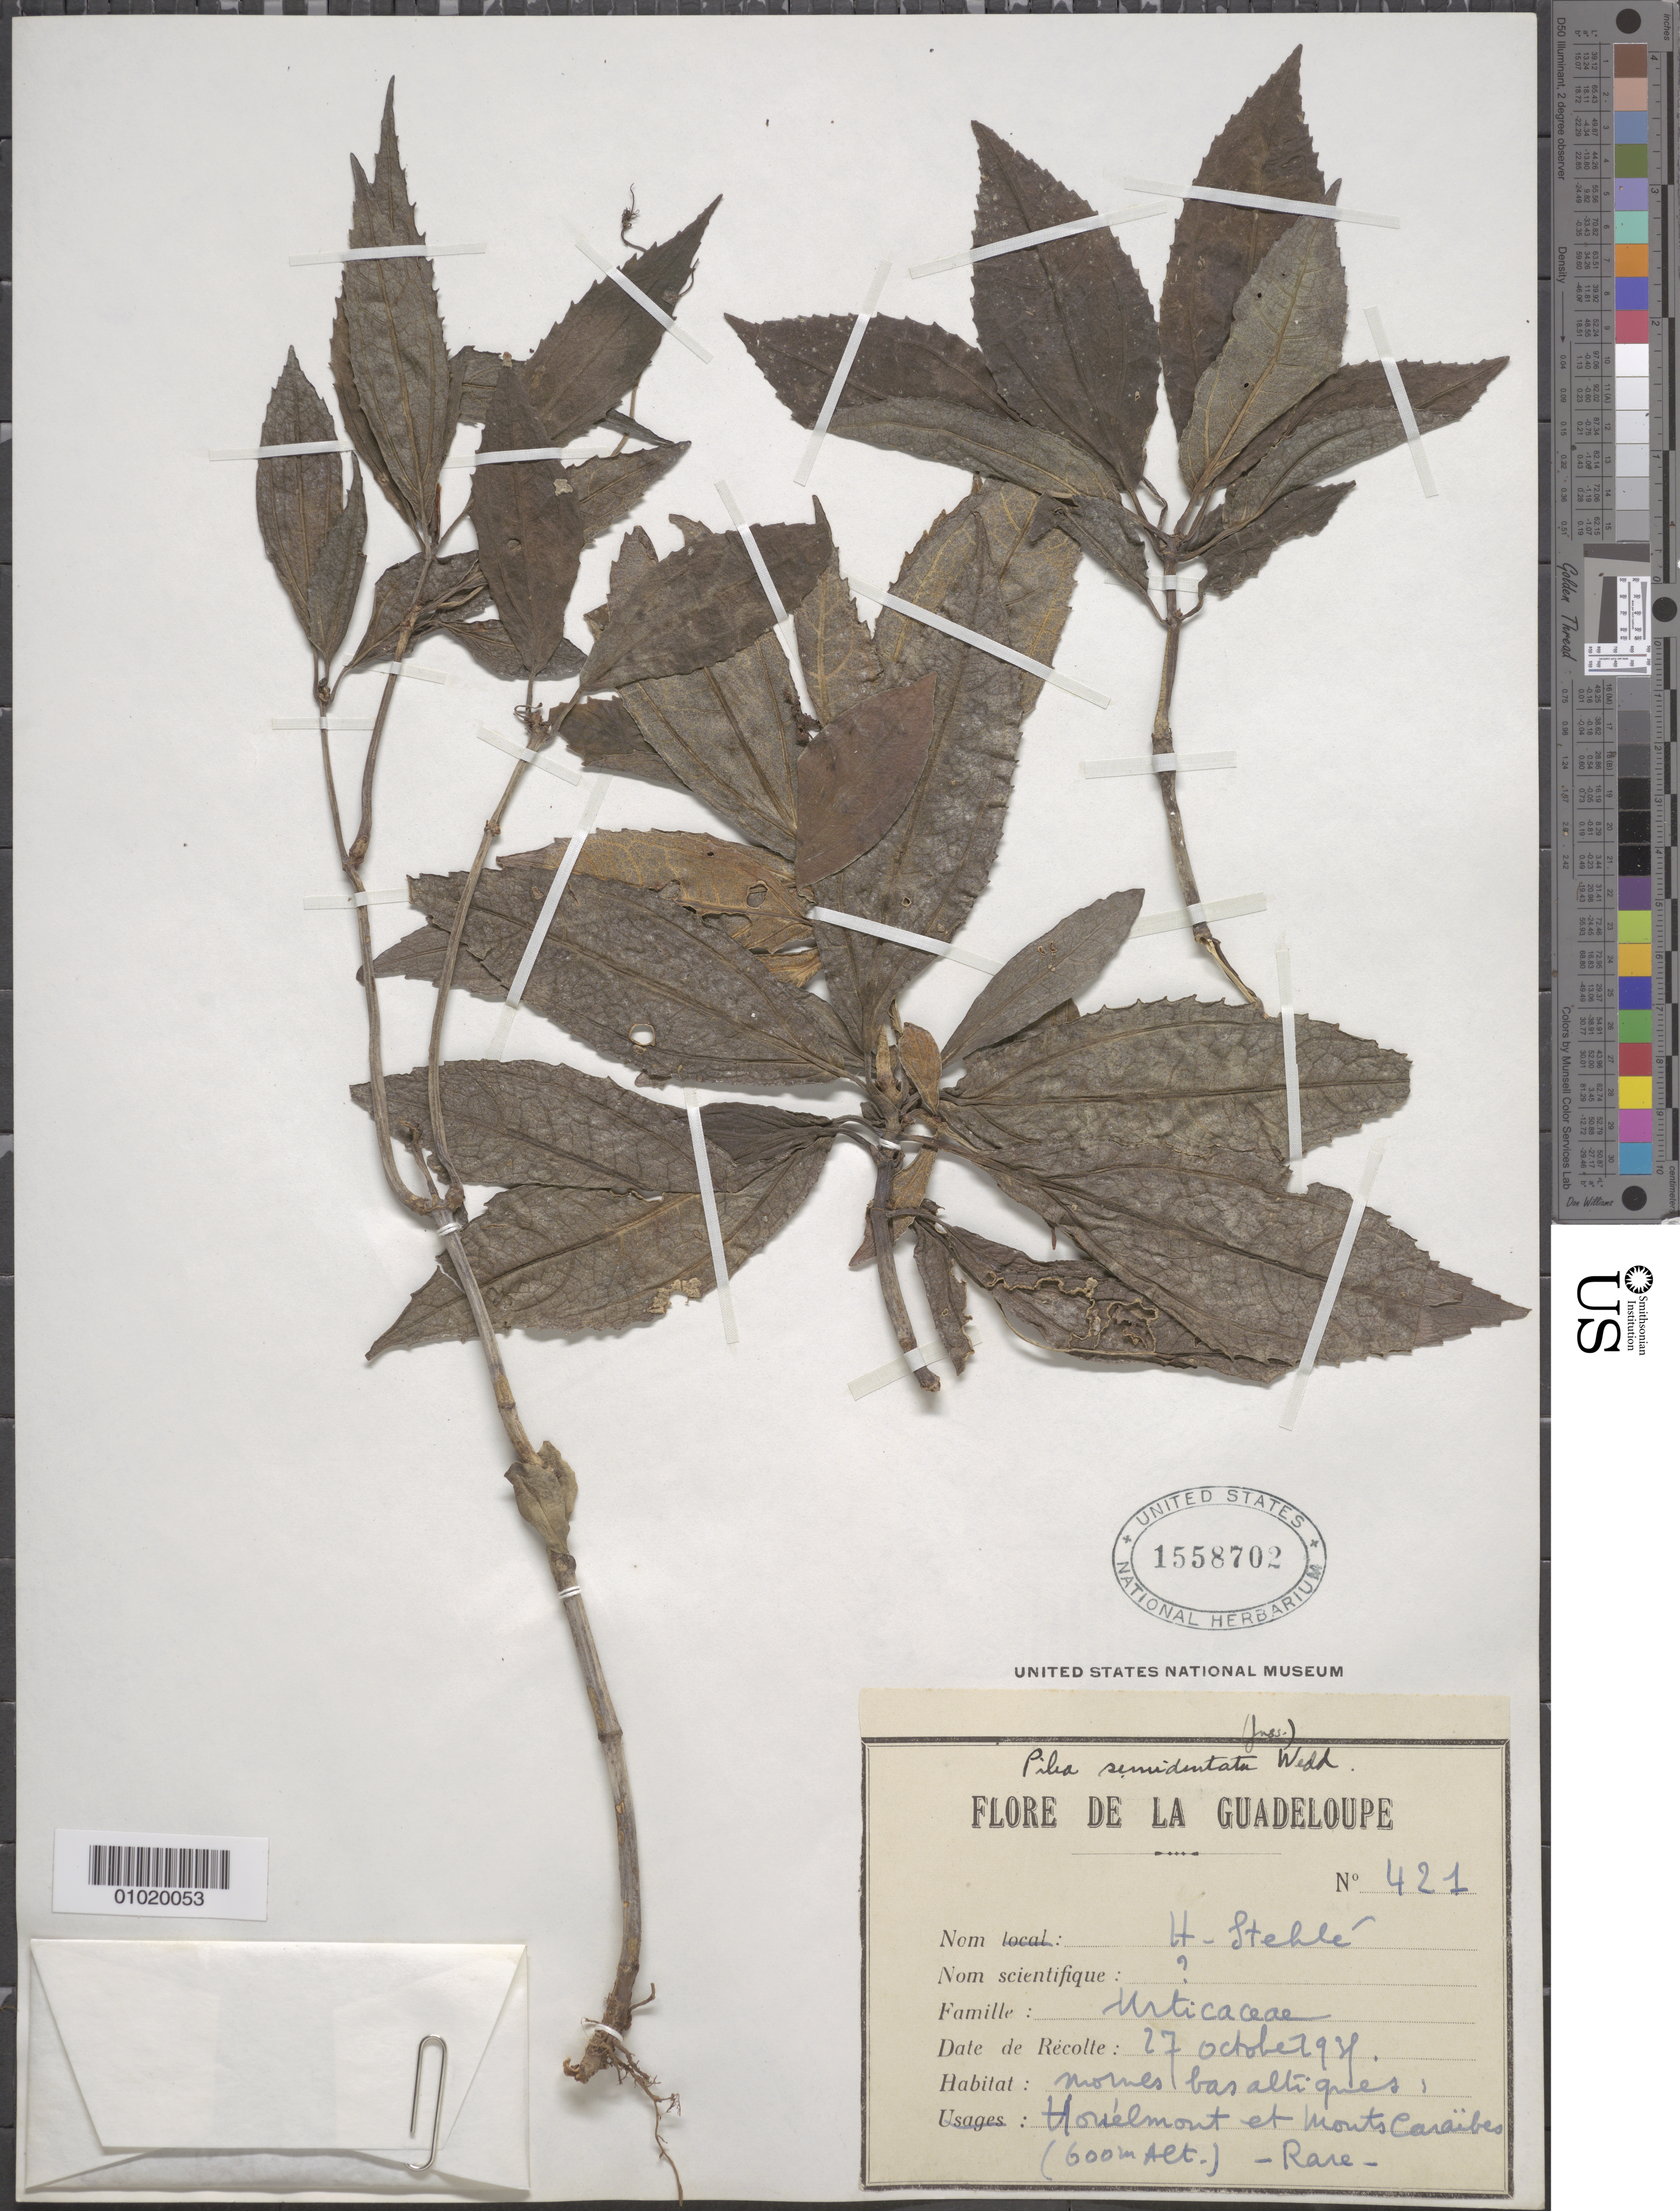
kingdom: Plantae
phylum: Tracheophyta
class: Magnoliopsida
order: Rosales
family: Urticaceae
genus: Pilea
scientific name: Pilea semidentata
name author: (Juss. ex Poir.) Wedd.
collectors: H. Stehlé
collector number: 421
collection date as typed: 27 Oct 1938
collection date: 1938-10-27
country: Guadeloupe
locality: Houelmont et Mouts Caraibes.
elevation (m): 600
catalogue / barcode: US 1558702